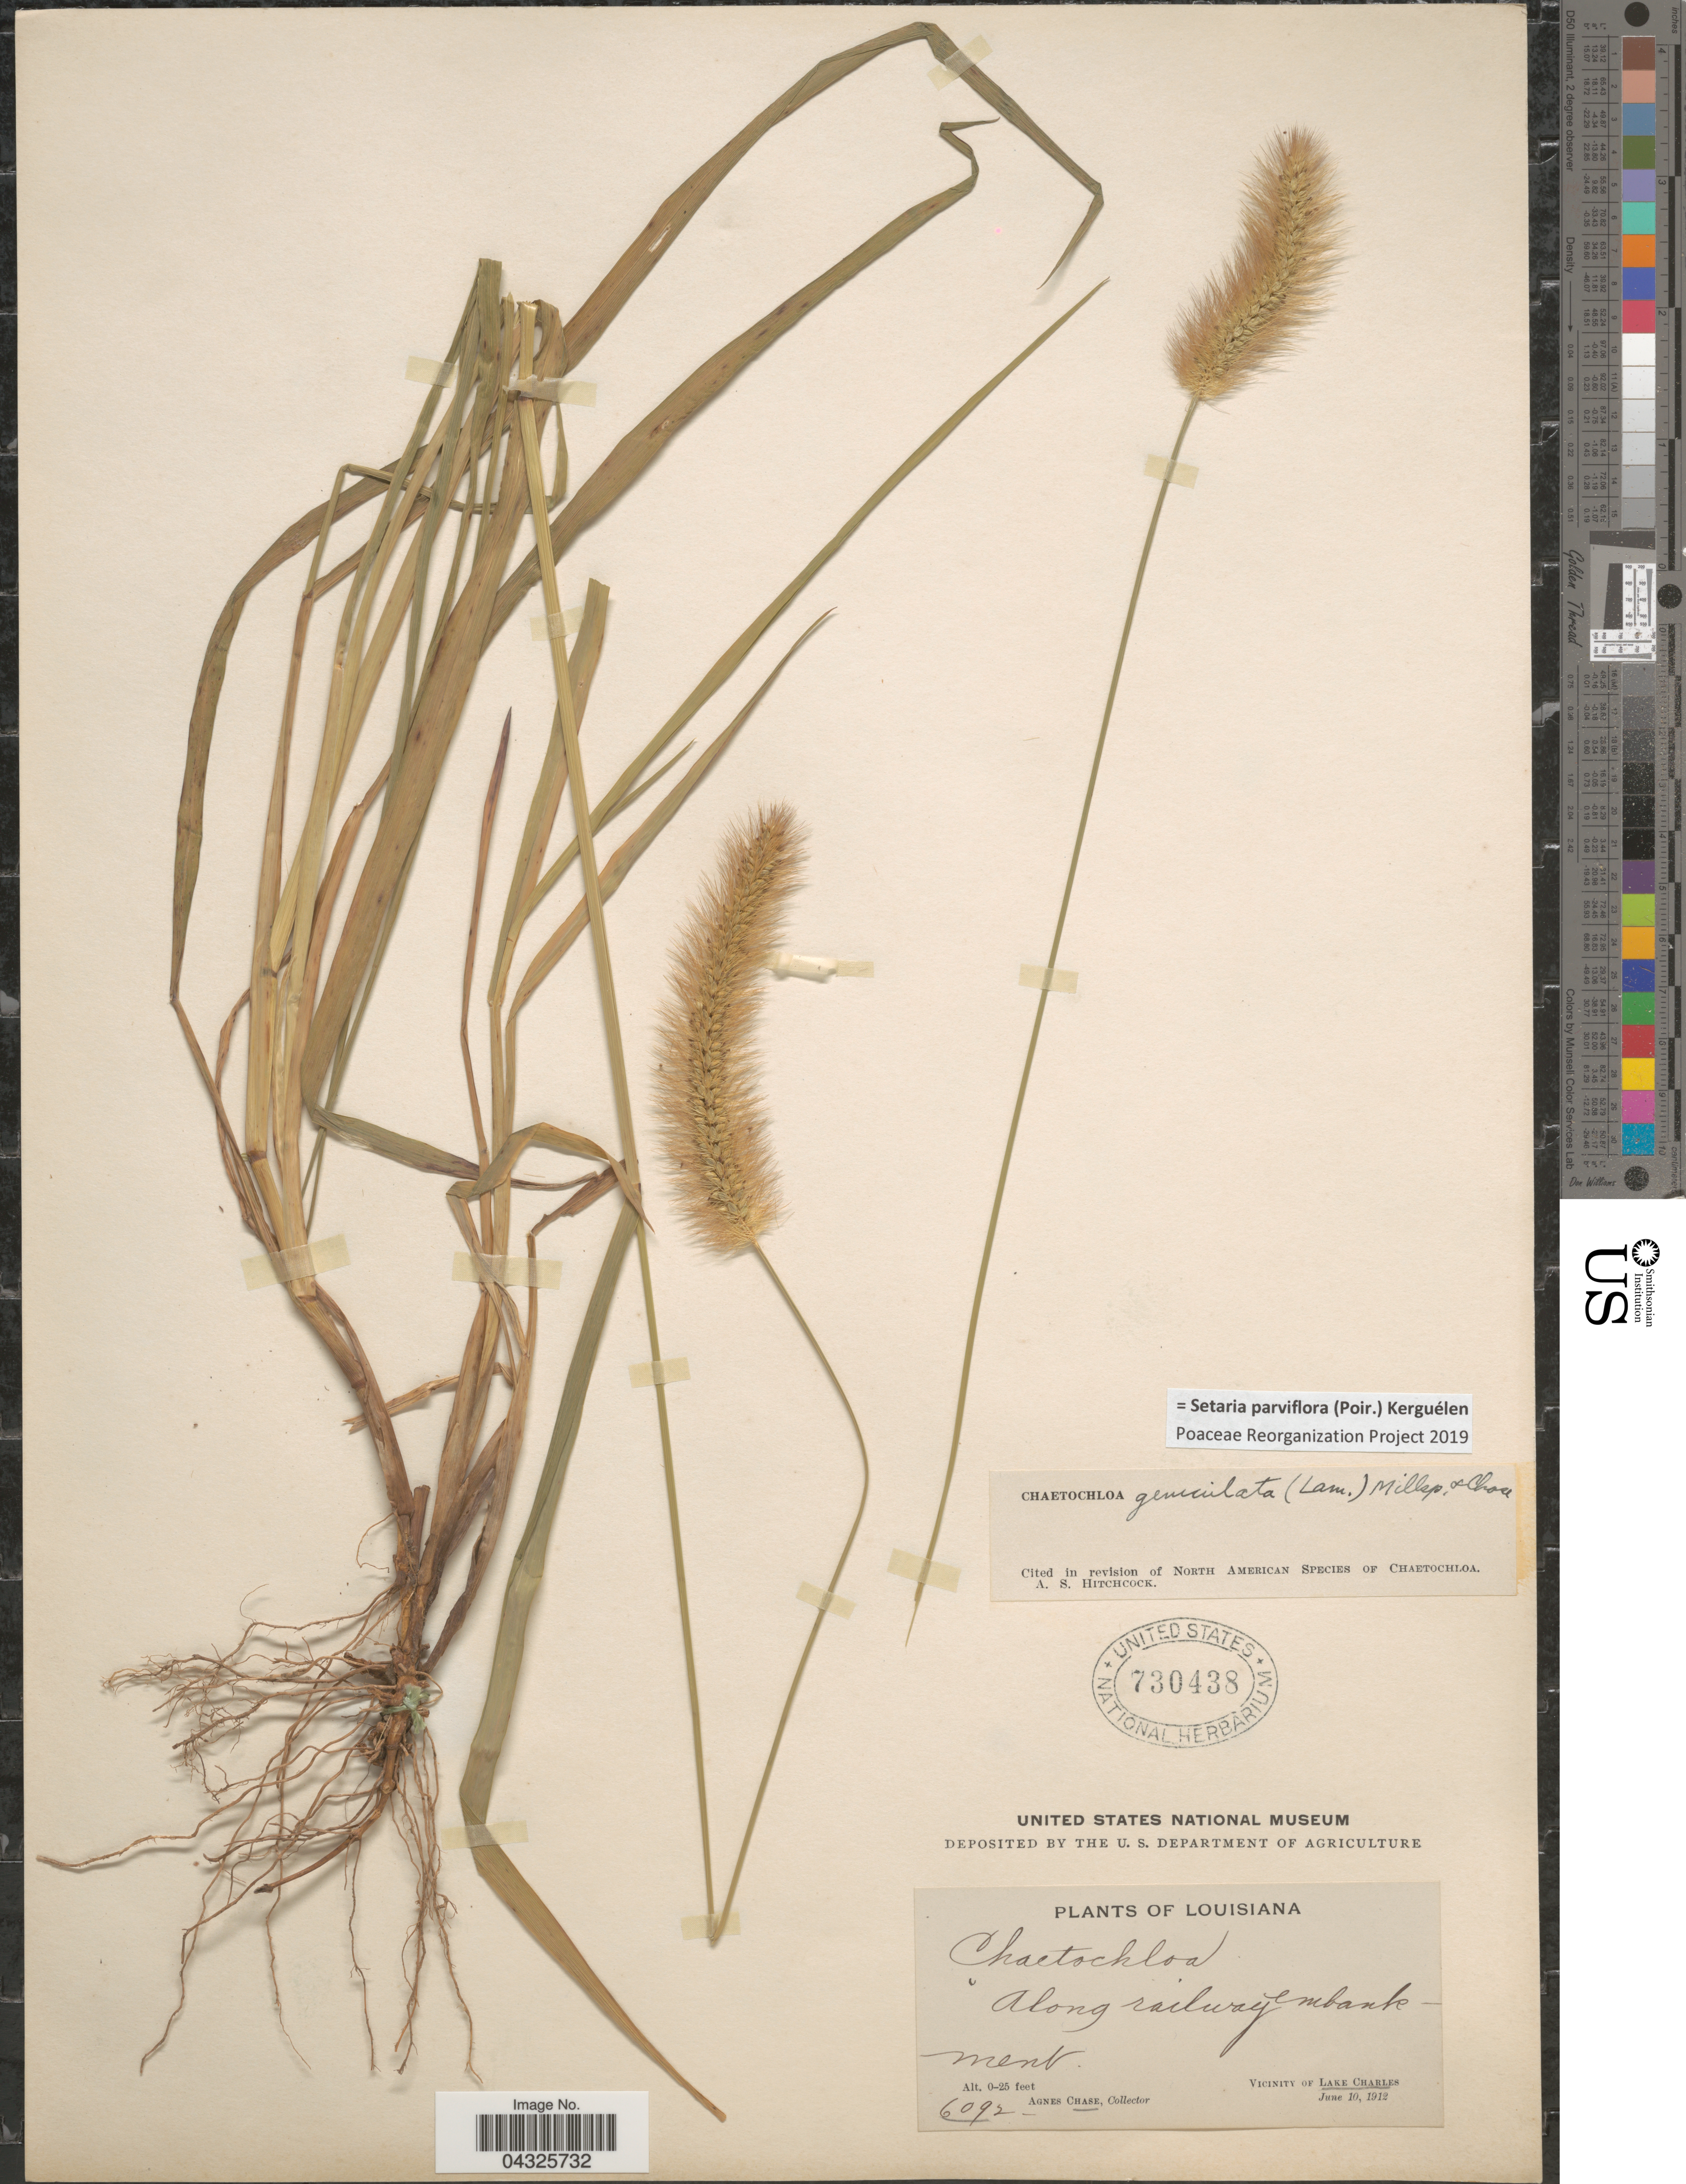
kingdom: Plantae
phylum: Tracheophyta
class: Liliopsida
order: Poales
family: Poaceae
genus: Setaria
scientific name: Setaria parviflora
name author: (Poir.) Kerguélen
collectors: A. Chase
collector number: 6092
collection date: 1912-06-10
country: United States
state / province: Louisiana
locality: Along railway embankment. Vicinity of Lake Charles.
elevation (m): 0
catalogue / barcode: US 730438